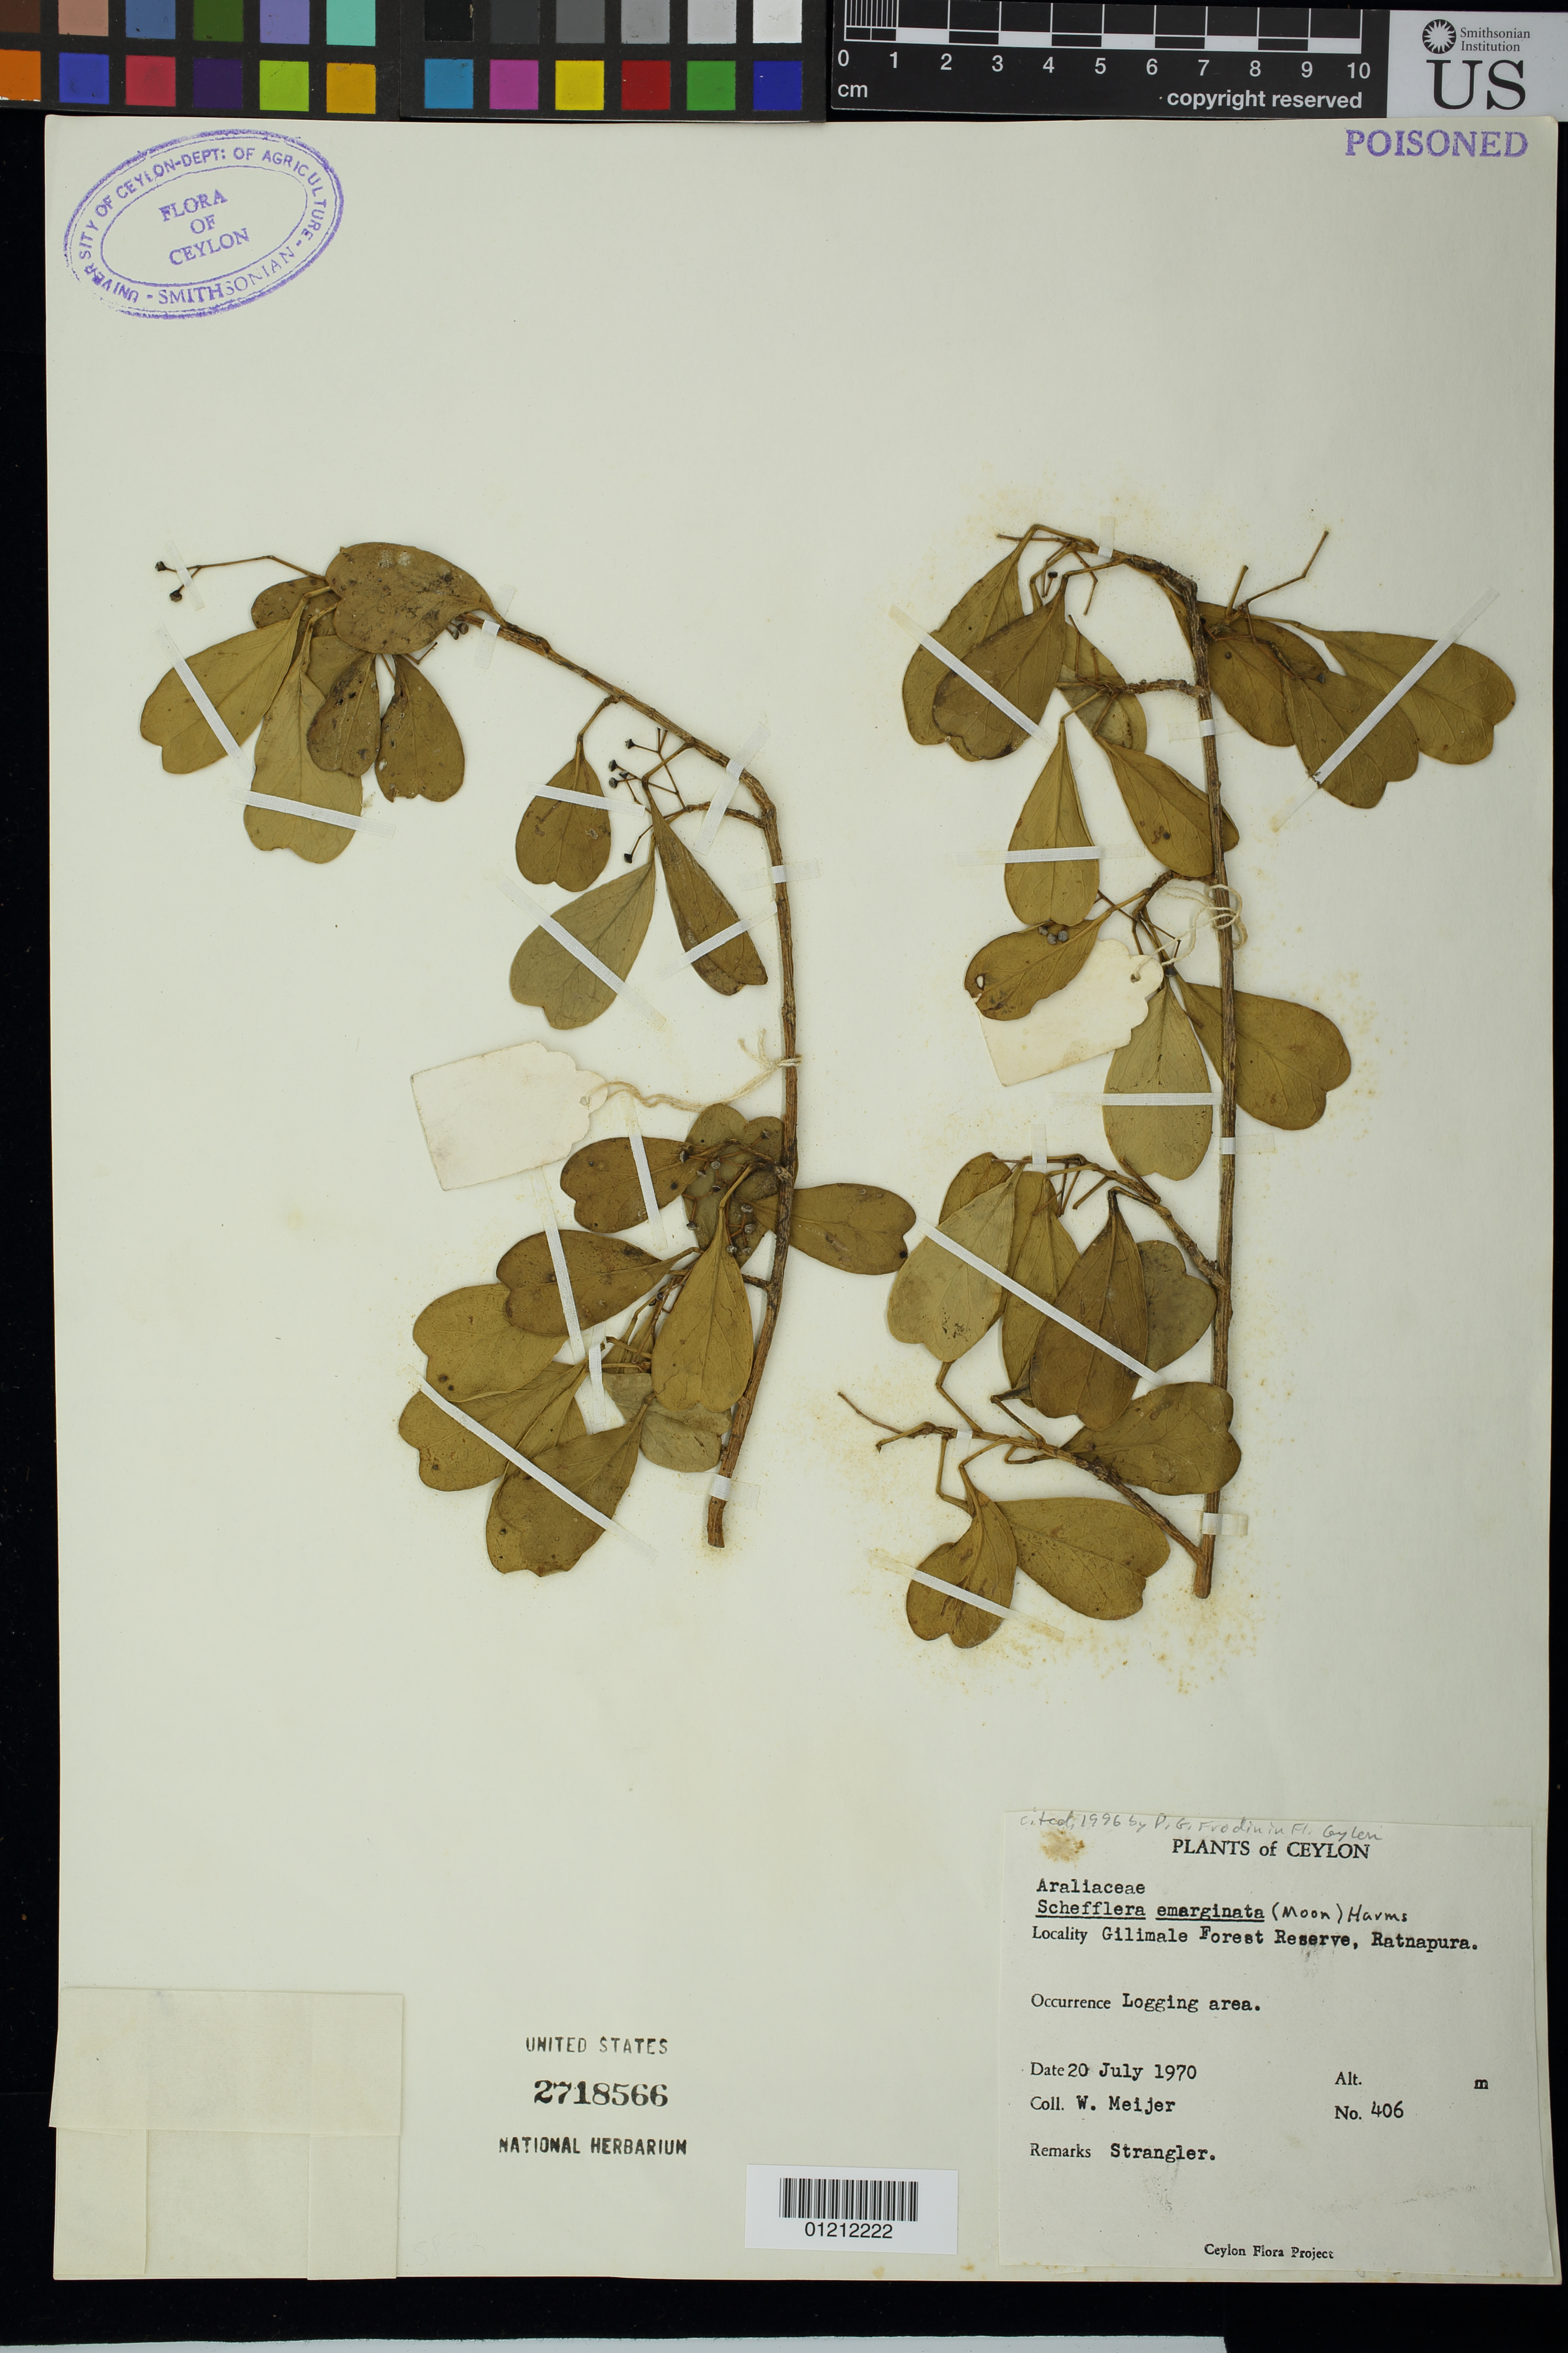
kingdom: Plantae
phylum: Tracheophyta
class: Magnoliopsida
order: Apiales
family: Araliaceae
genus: Schefflera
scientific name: Schefflera emarginata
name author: (Moon) Harms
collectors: W. Meijer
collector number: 406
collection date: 1970-07-20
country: Sri Lanka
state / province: Sabaragamuwa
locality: Gilimale Forest Resrve, Ratnapura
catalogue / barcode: US 2718566